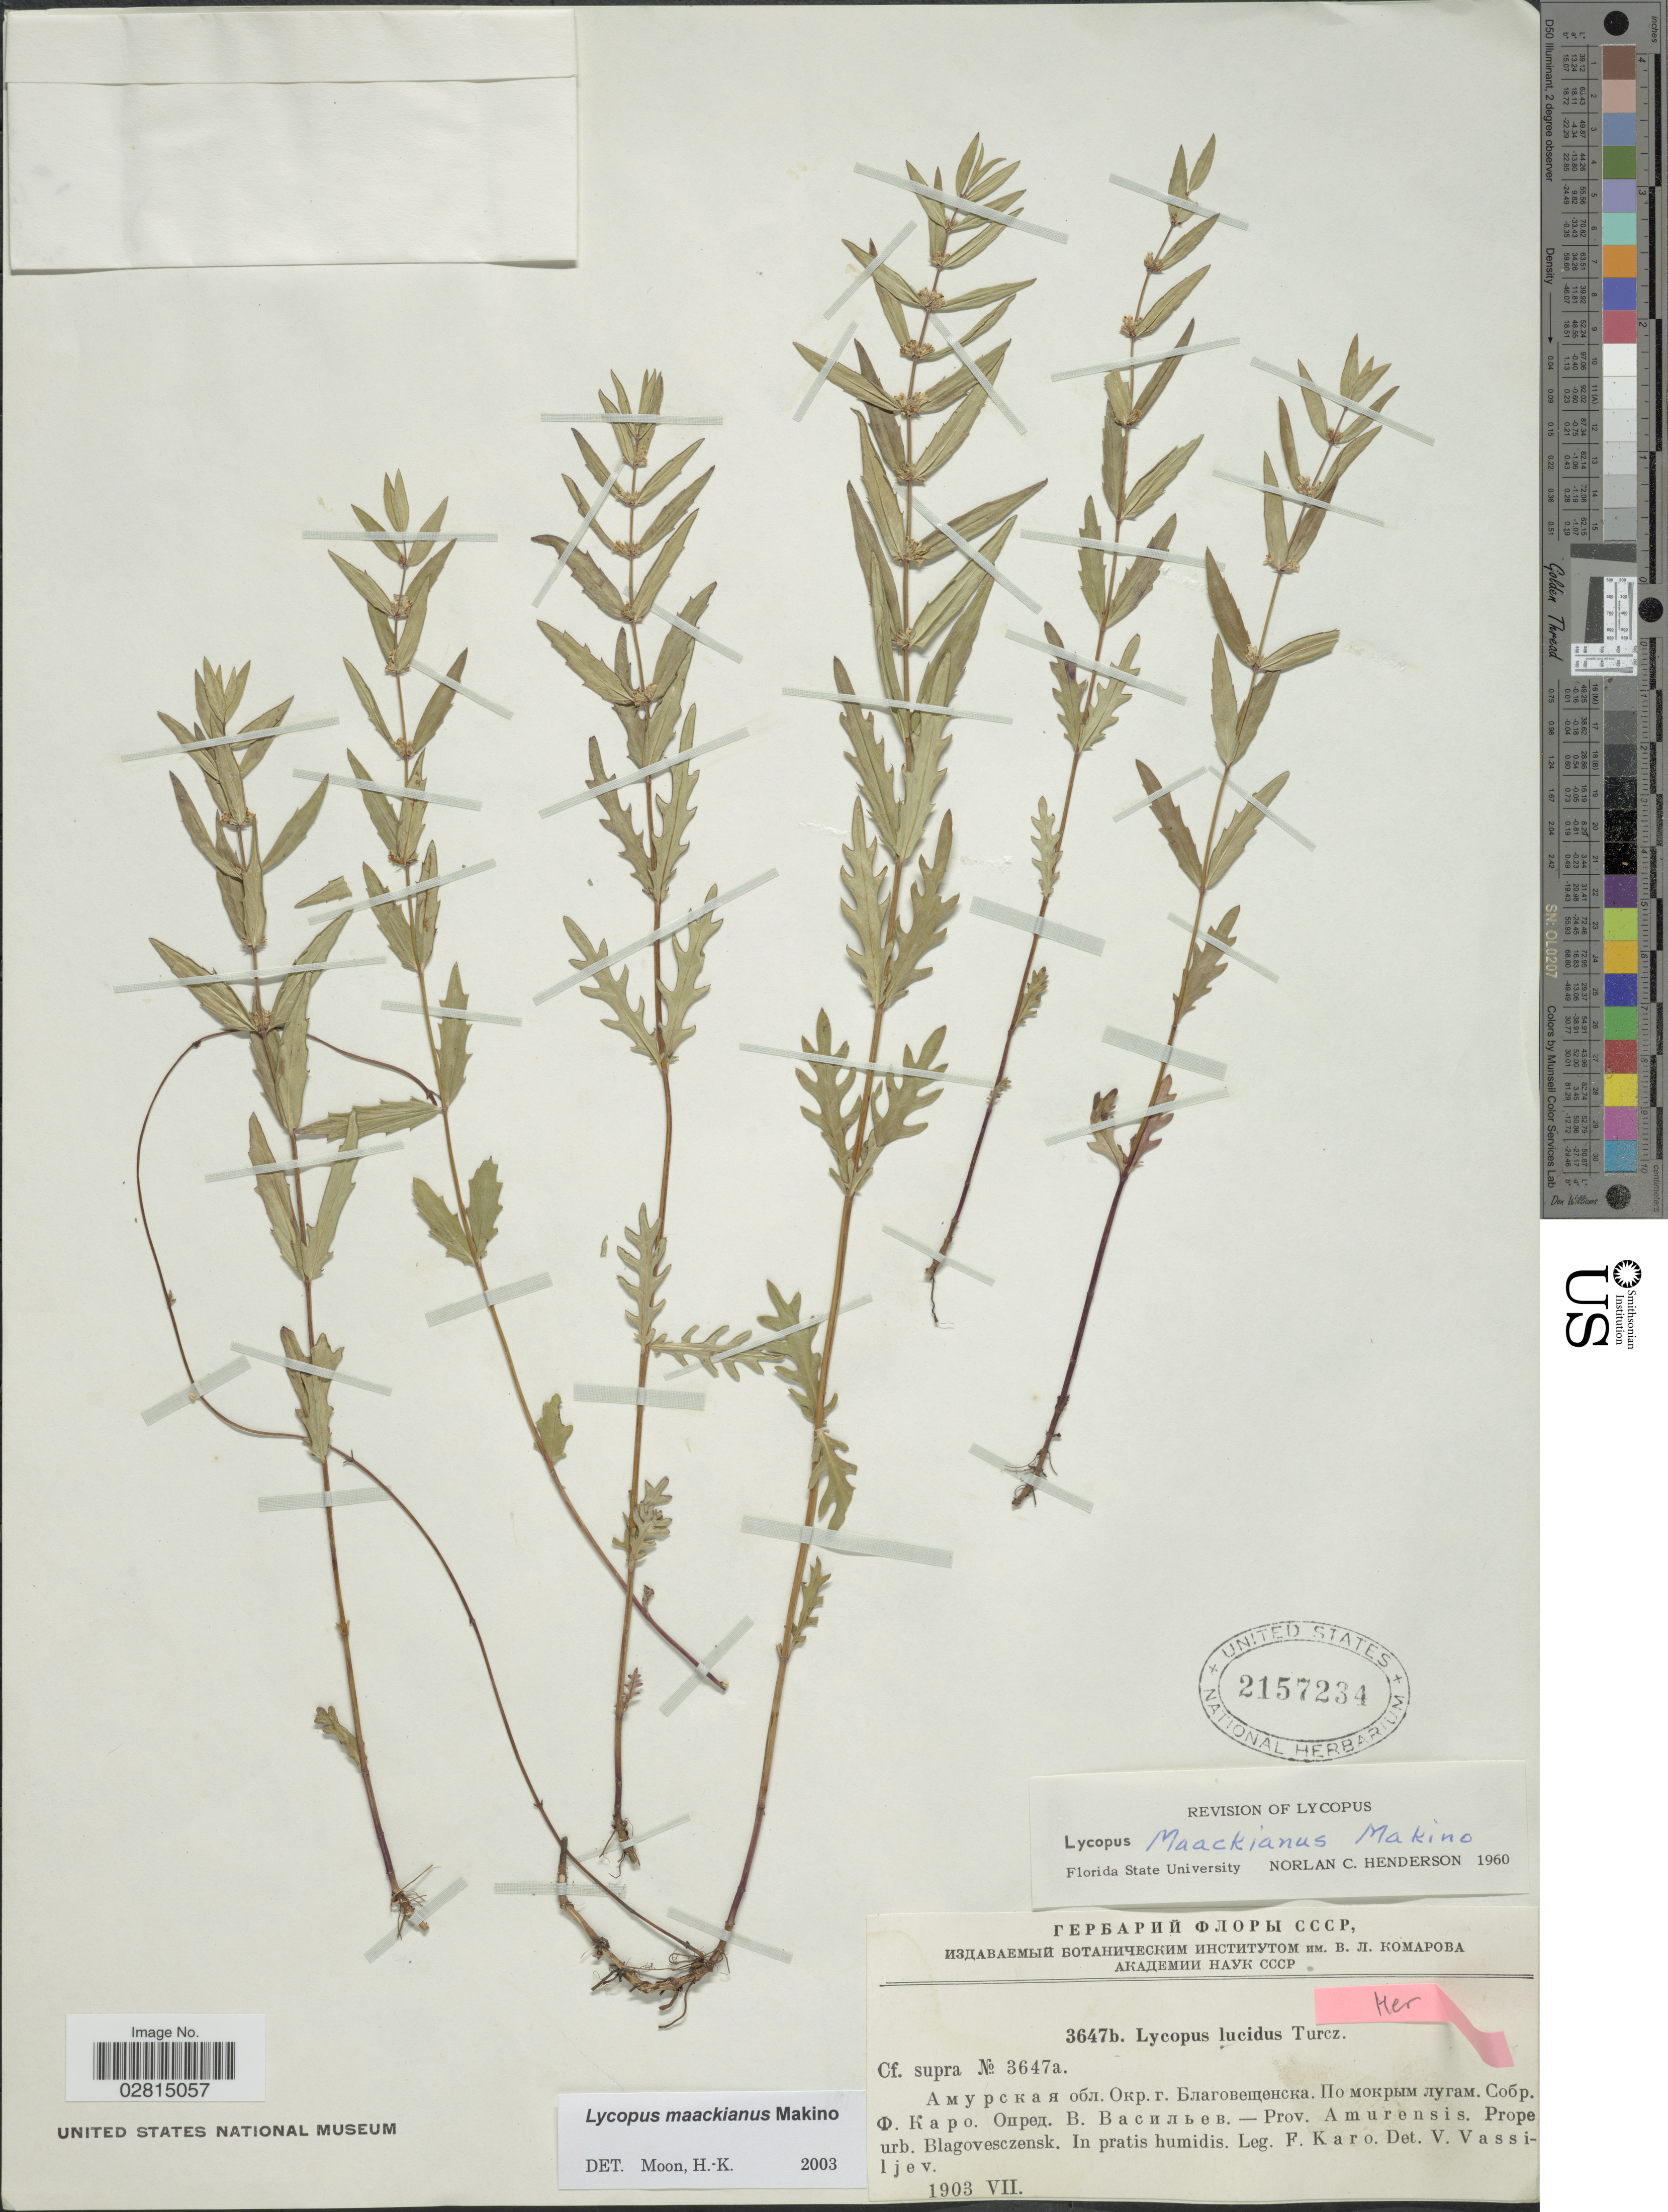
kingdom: Plantae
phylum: Tracheophyta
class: Magnoliopsida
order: Lamiales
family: Lamiaceae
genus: Lycopus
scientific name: Lycopus maackianus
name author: Makino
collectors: F. Karo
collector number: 3647b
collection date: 1903-07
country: Russian Federation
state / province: Amur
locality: Prov. Amurensis, Prope urb. Blagovesczensk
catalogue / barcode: US 2157234